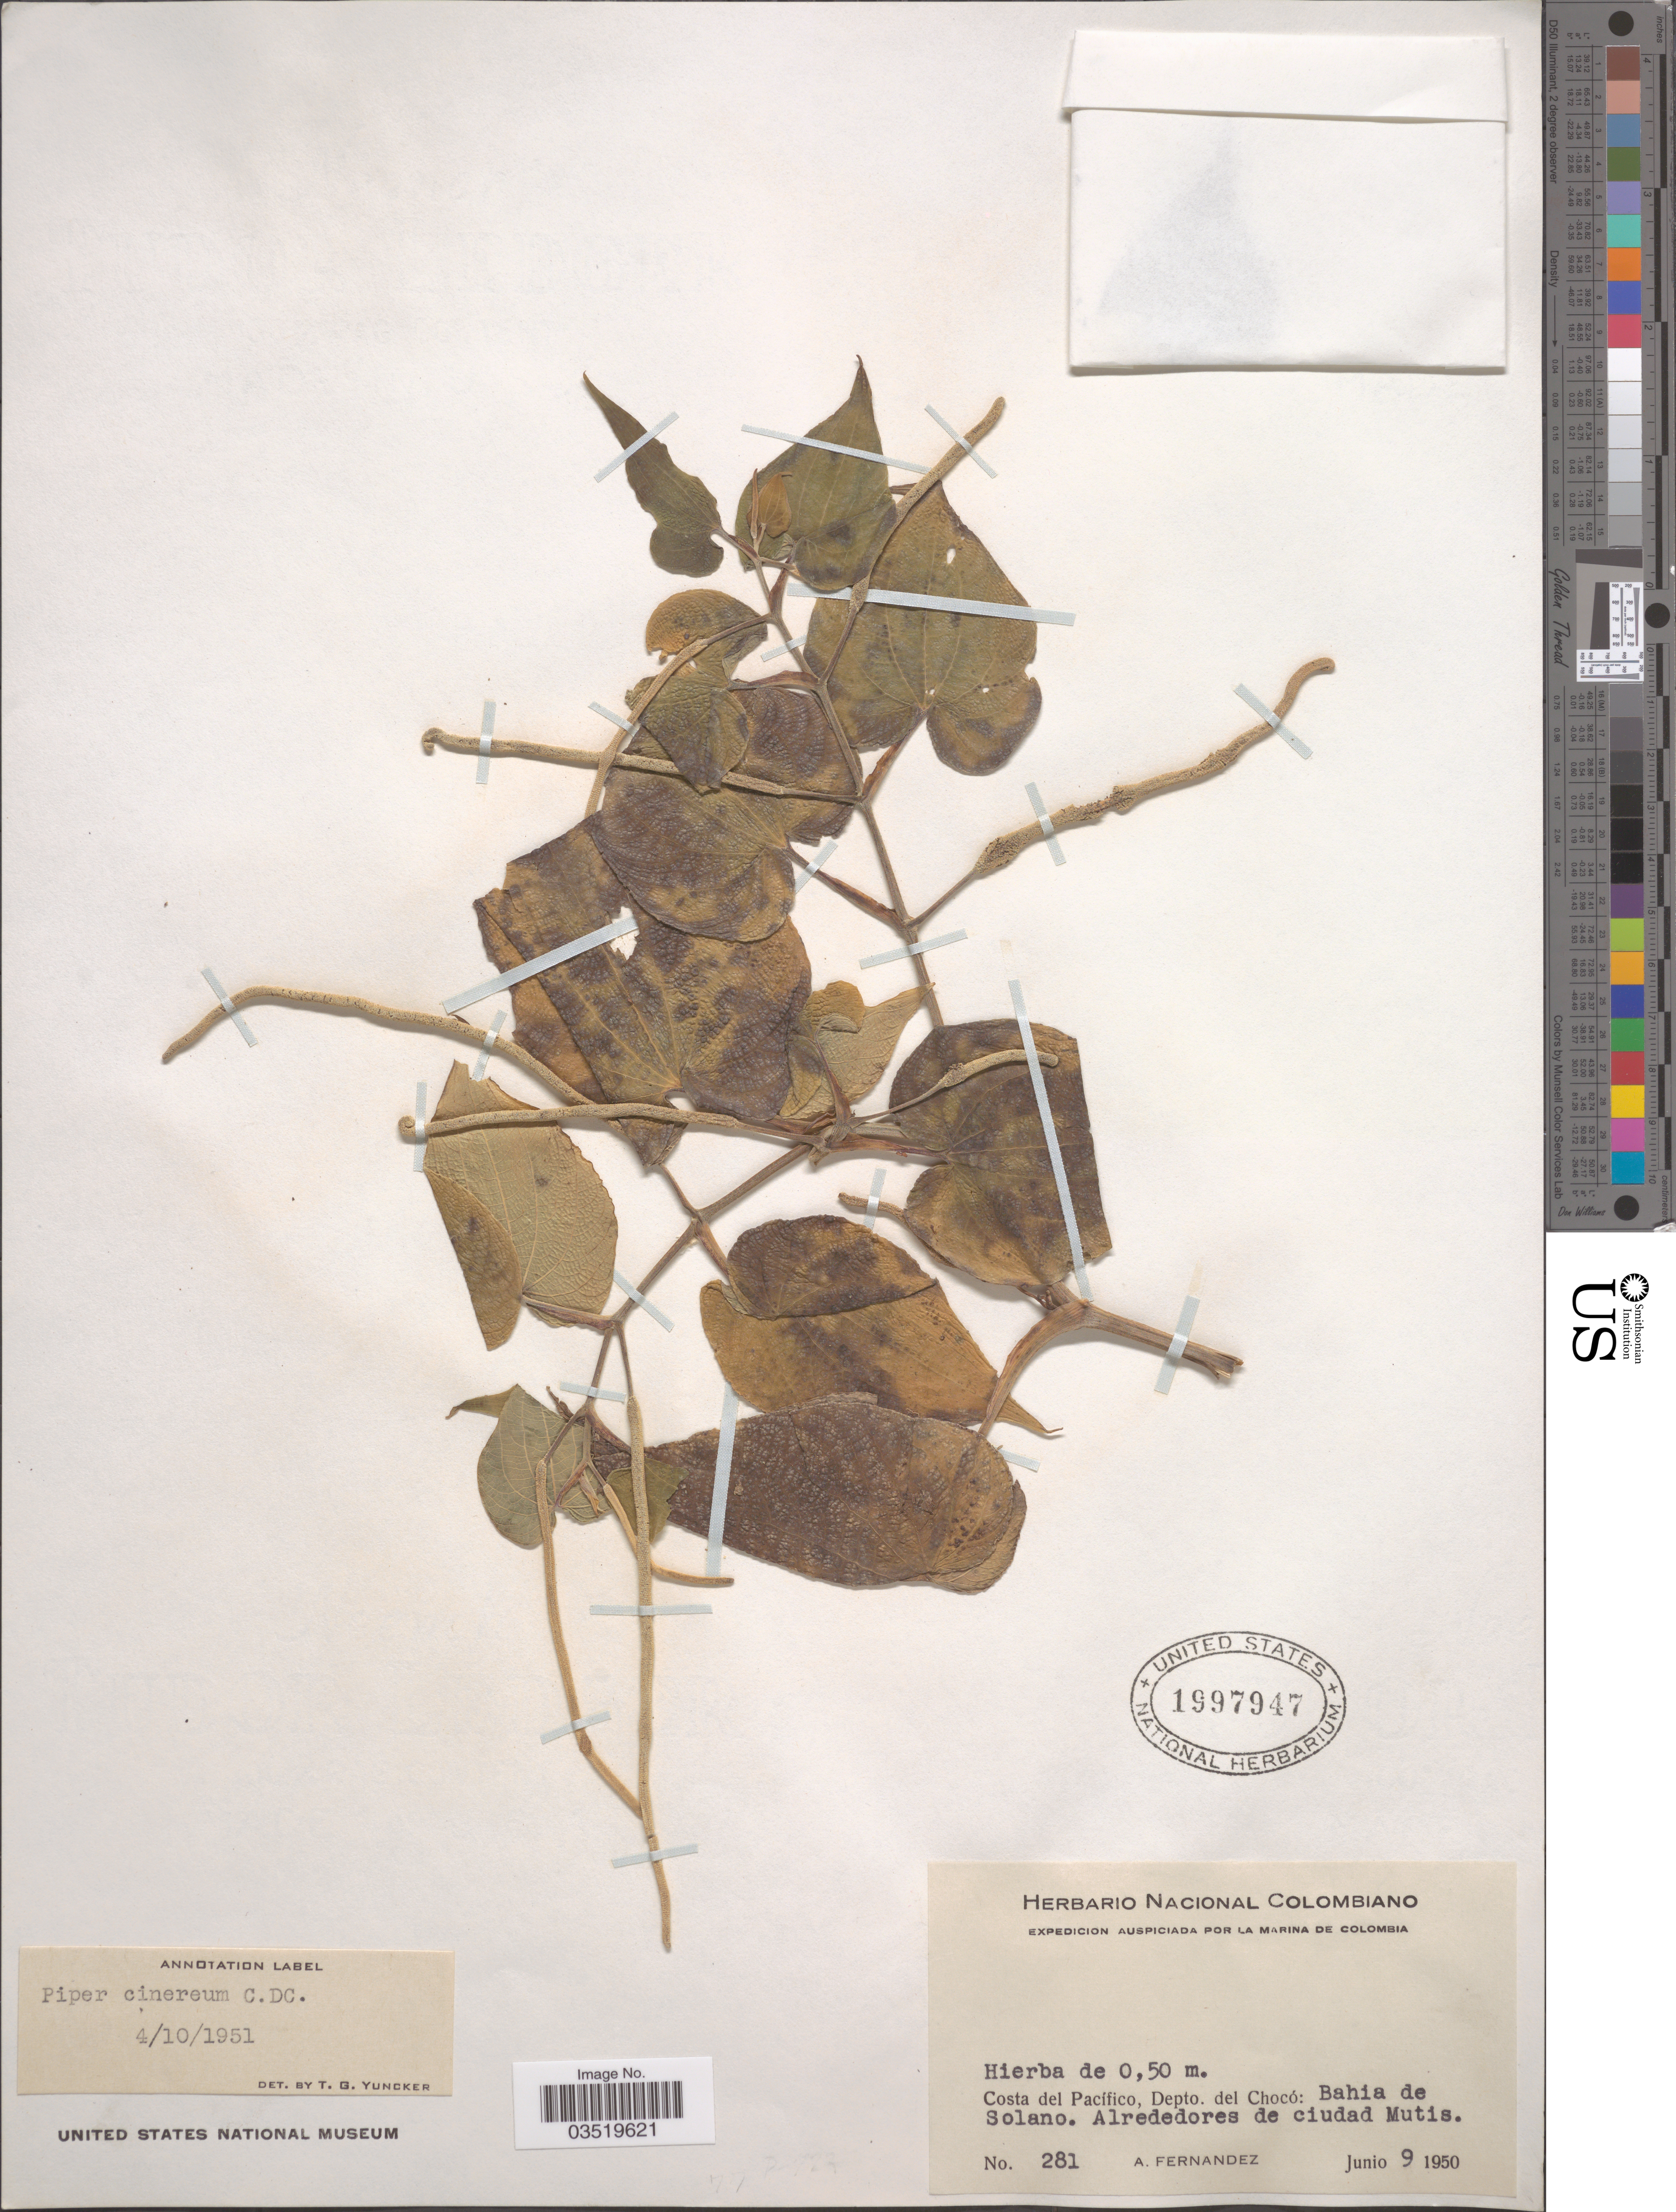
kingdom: Plantae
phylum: Tracheophyta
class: Magnoliopsida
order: Piperales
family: Piperaceae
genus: Piper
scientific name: Piper cinereum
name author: C. DC.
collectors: A. Fernandez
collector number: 281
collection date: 1950-06-09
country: Colombia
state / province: Chocó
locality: Costa del Pacífico, Depto. del Chocó: Bahia de Solano. Alrededores de ciudad Mutis.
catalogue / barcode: US 1997947